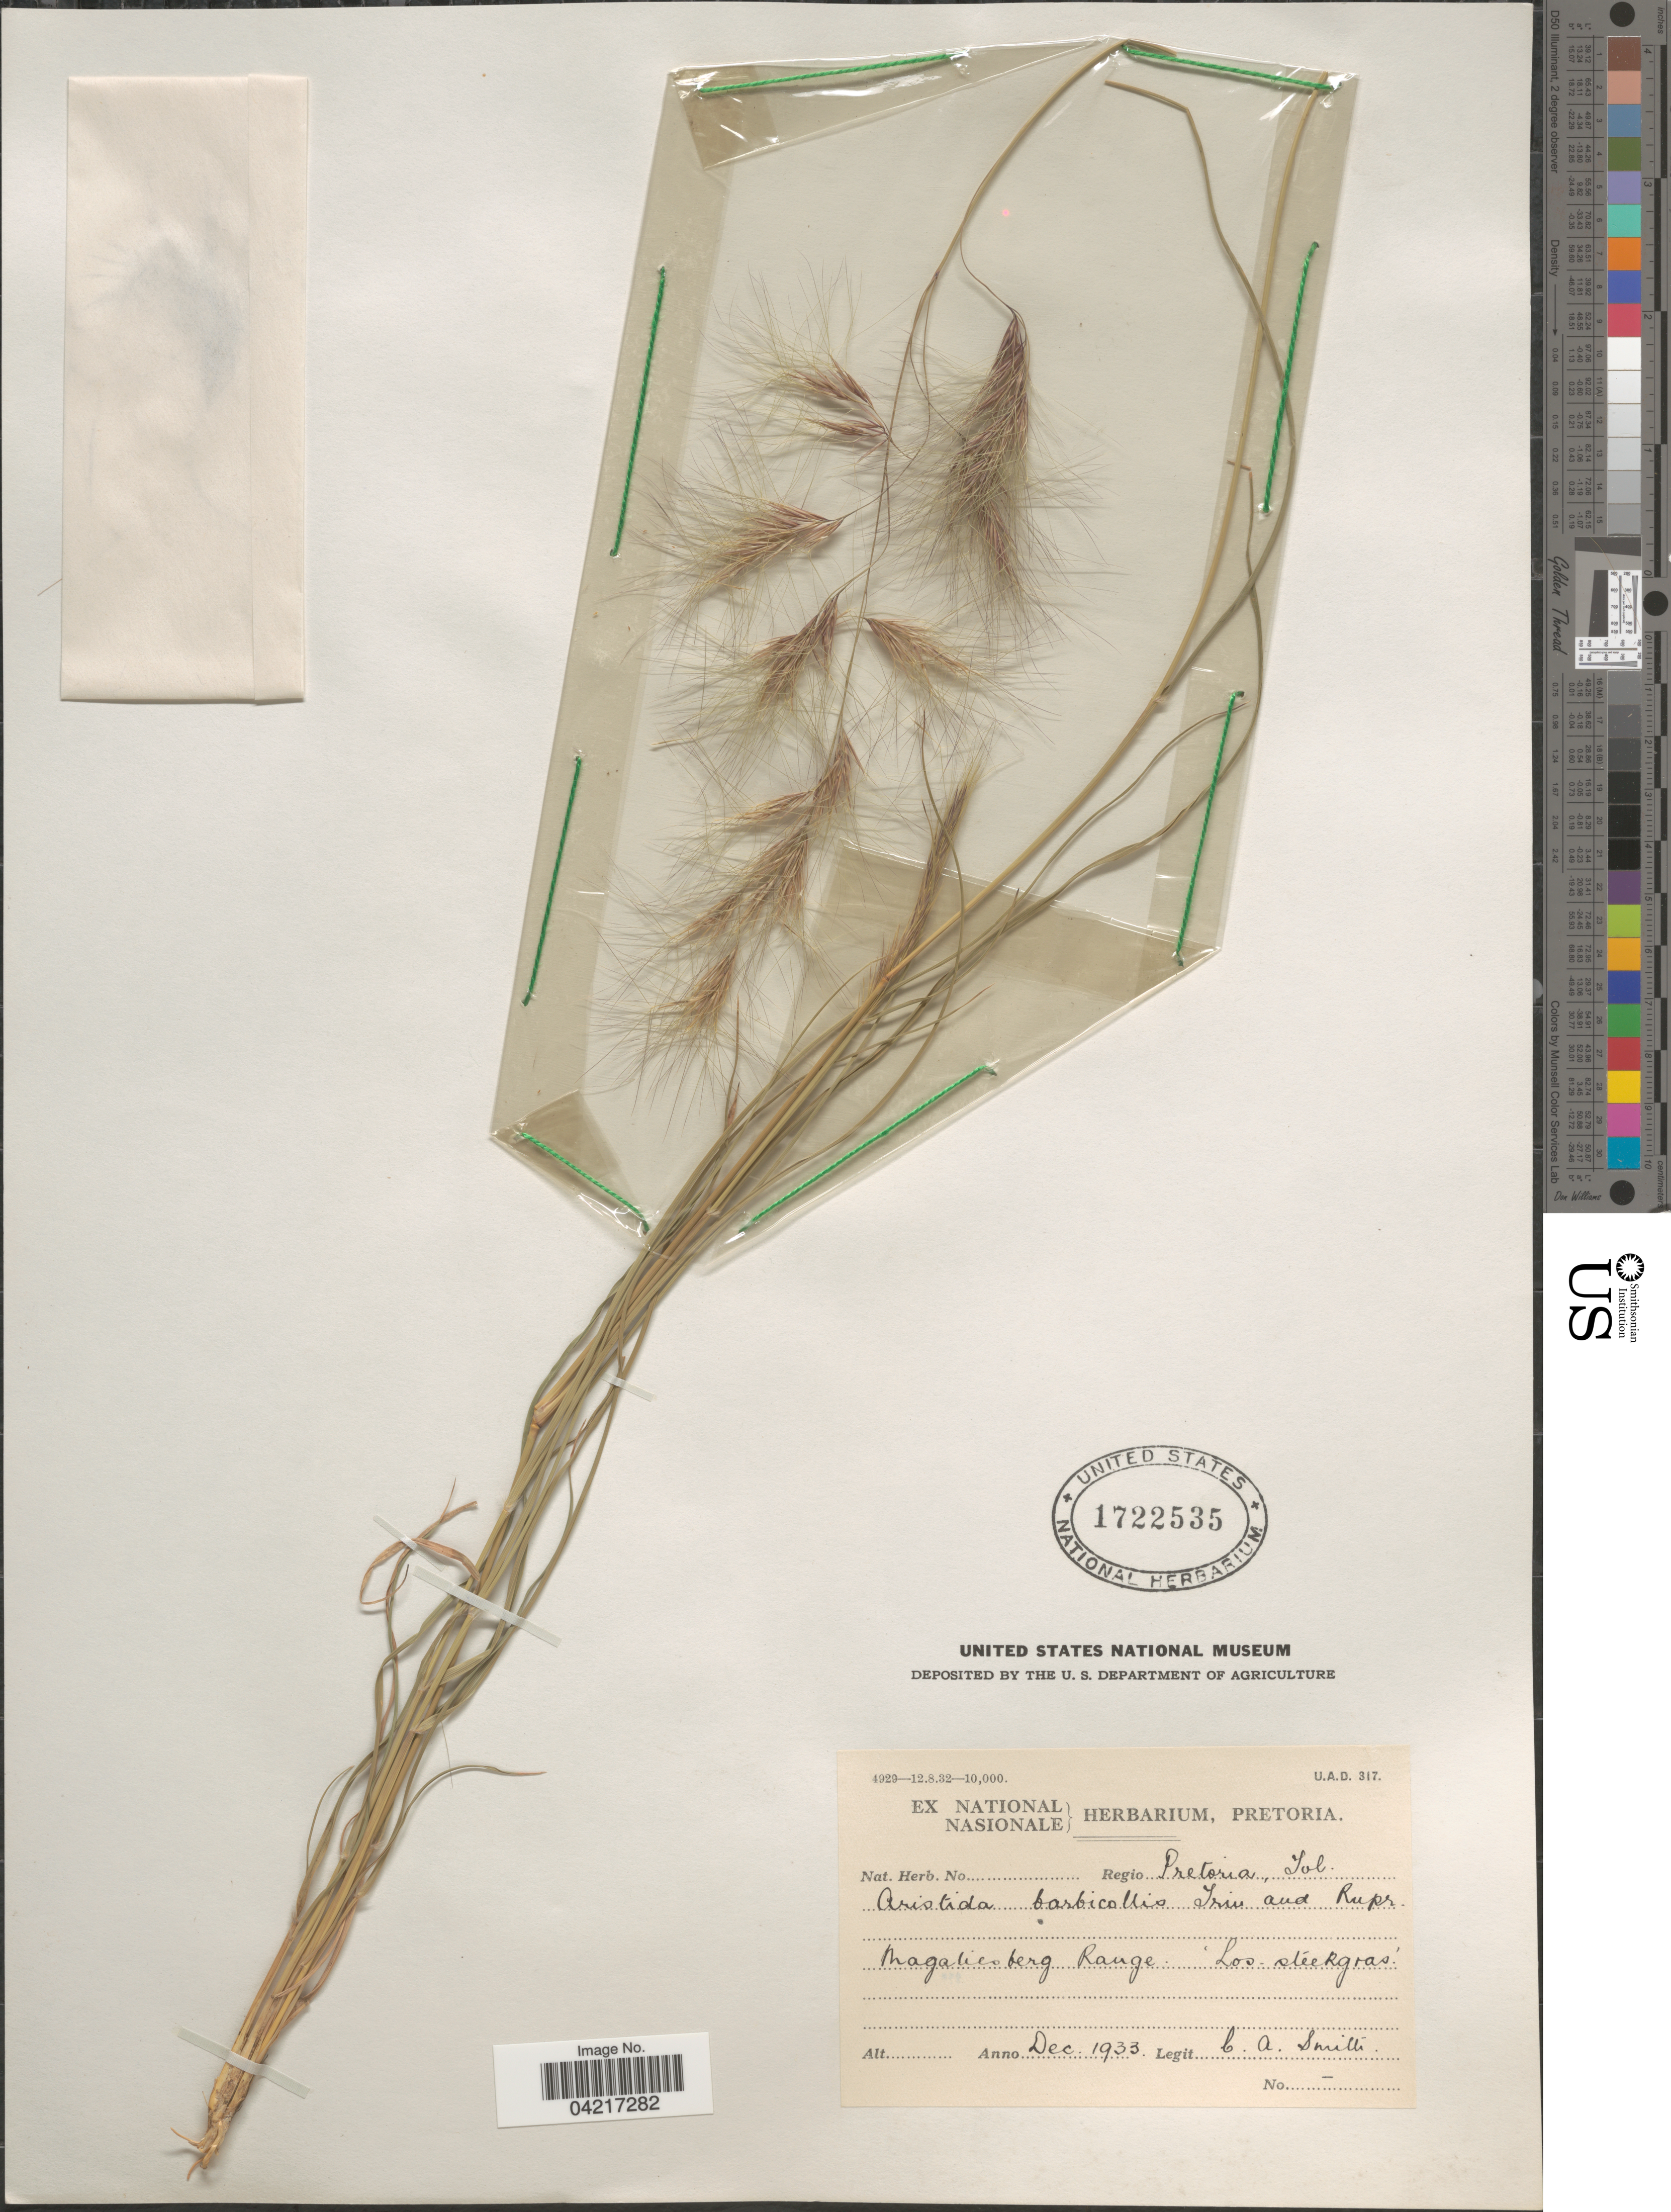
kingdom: Plantae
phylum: Tracheophyta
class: Liliopsida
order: Poales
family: Poaceae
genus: Aristida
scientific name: Aristida barbicollis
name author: Trin. & Rupr.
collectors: C. A. Smith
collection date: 1933-12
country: South Africa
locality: Regio Pretoria, Tvl. Magaliesberg Range.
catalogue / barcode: US 1722535